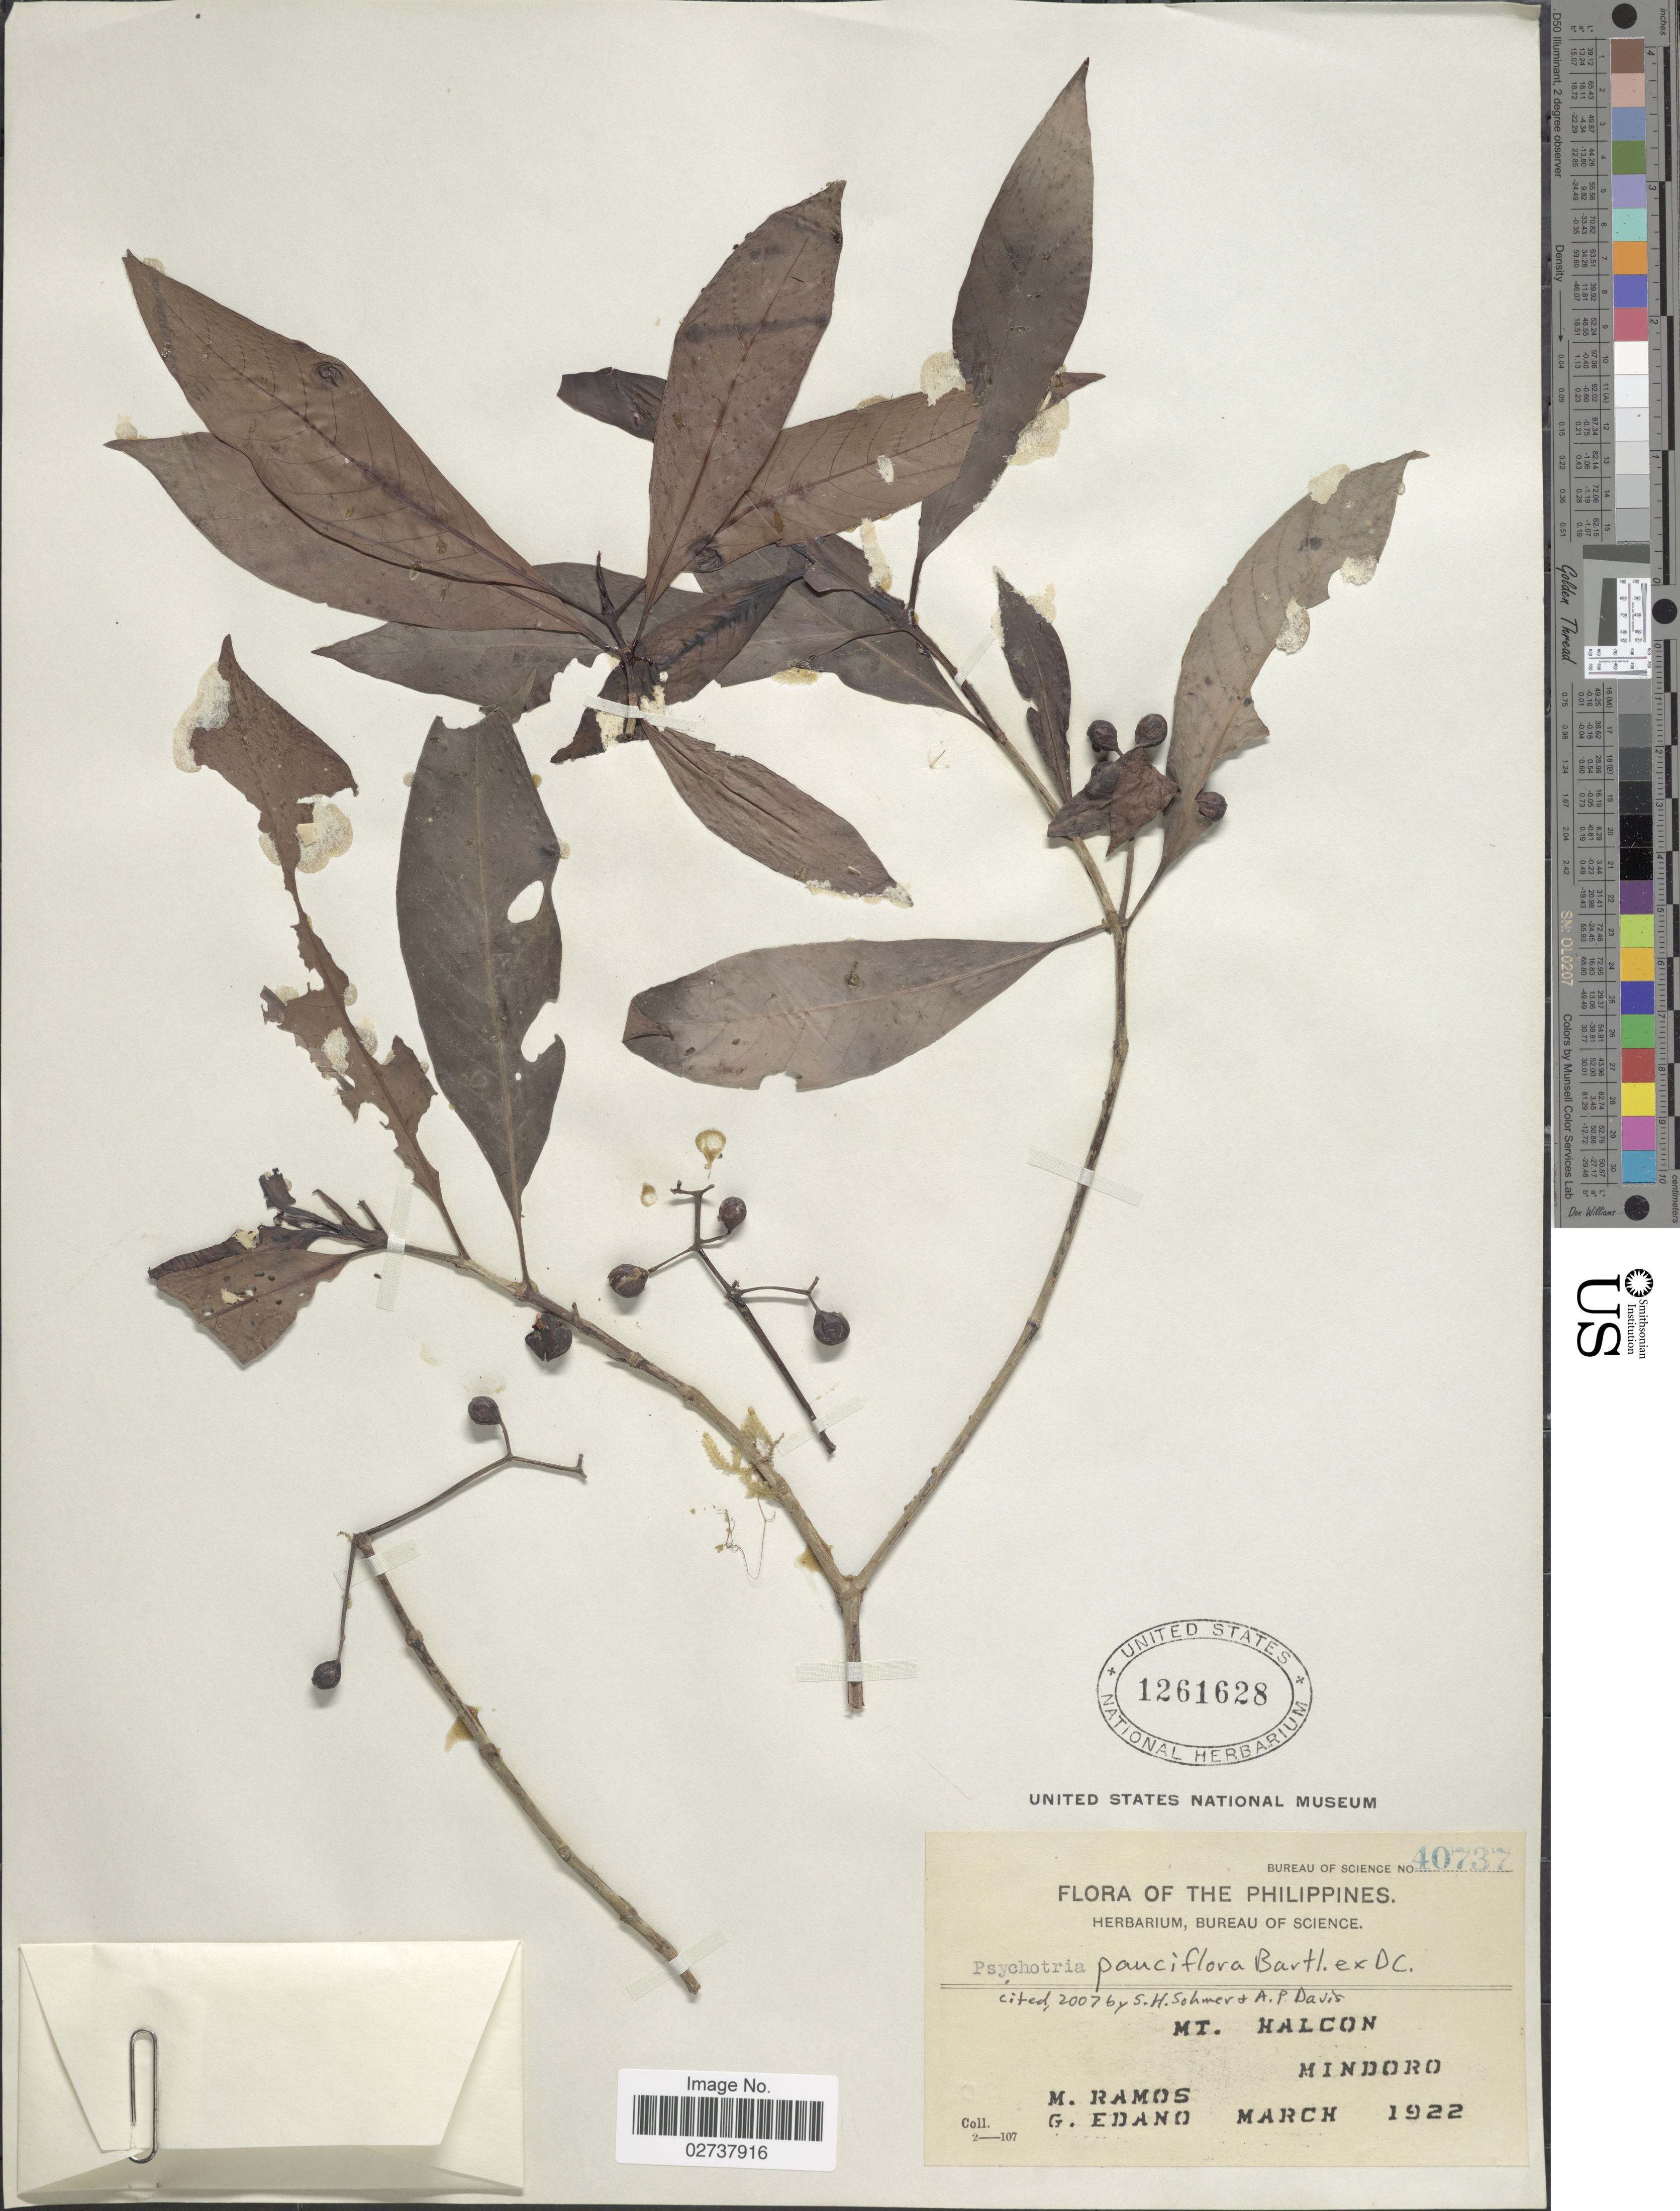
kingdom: Plantae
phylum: Tracheophyta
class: Magnoliopsida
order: Gentianales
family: Rubiaceae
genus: Psychotria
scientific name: Psychotria pauciflora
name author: Bartl. ex DC.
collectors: M. Ramos & G. Edaño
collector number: Bureau of Science 40737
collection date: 1922-03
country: Philippines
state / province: Mimaropa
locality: Mt. Halcon.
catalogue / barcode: US 1261628